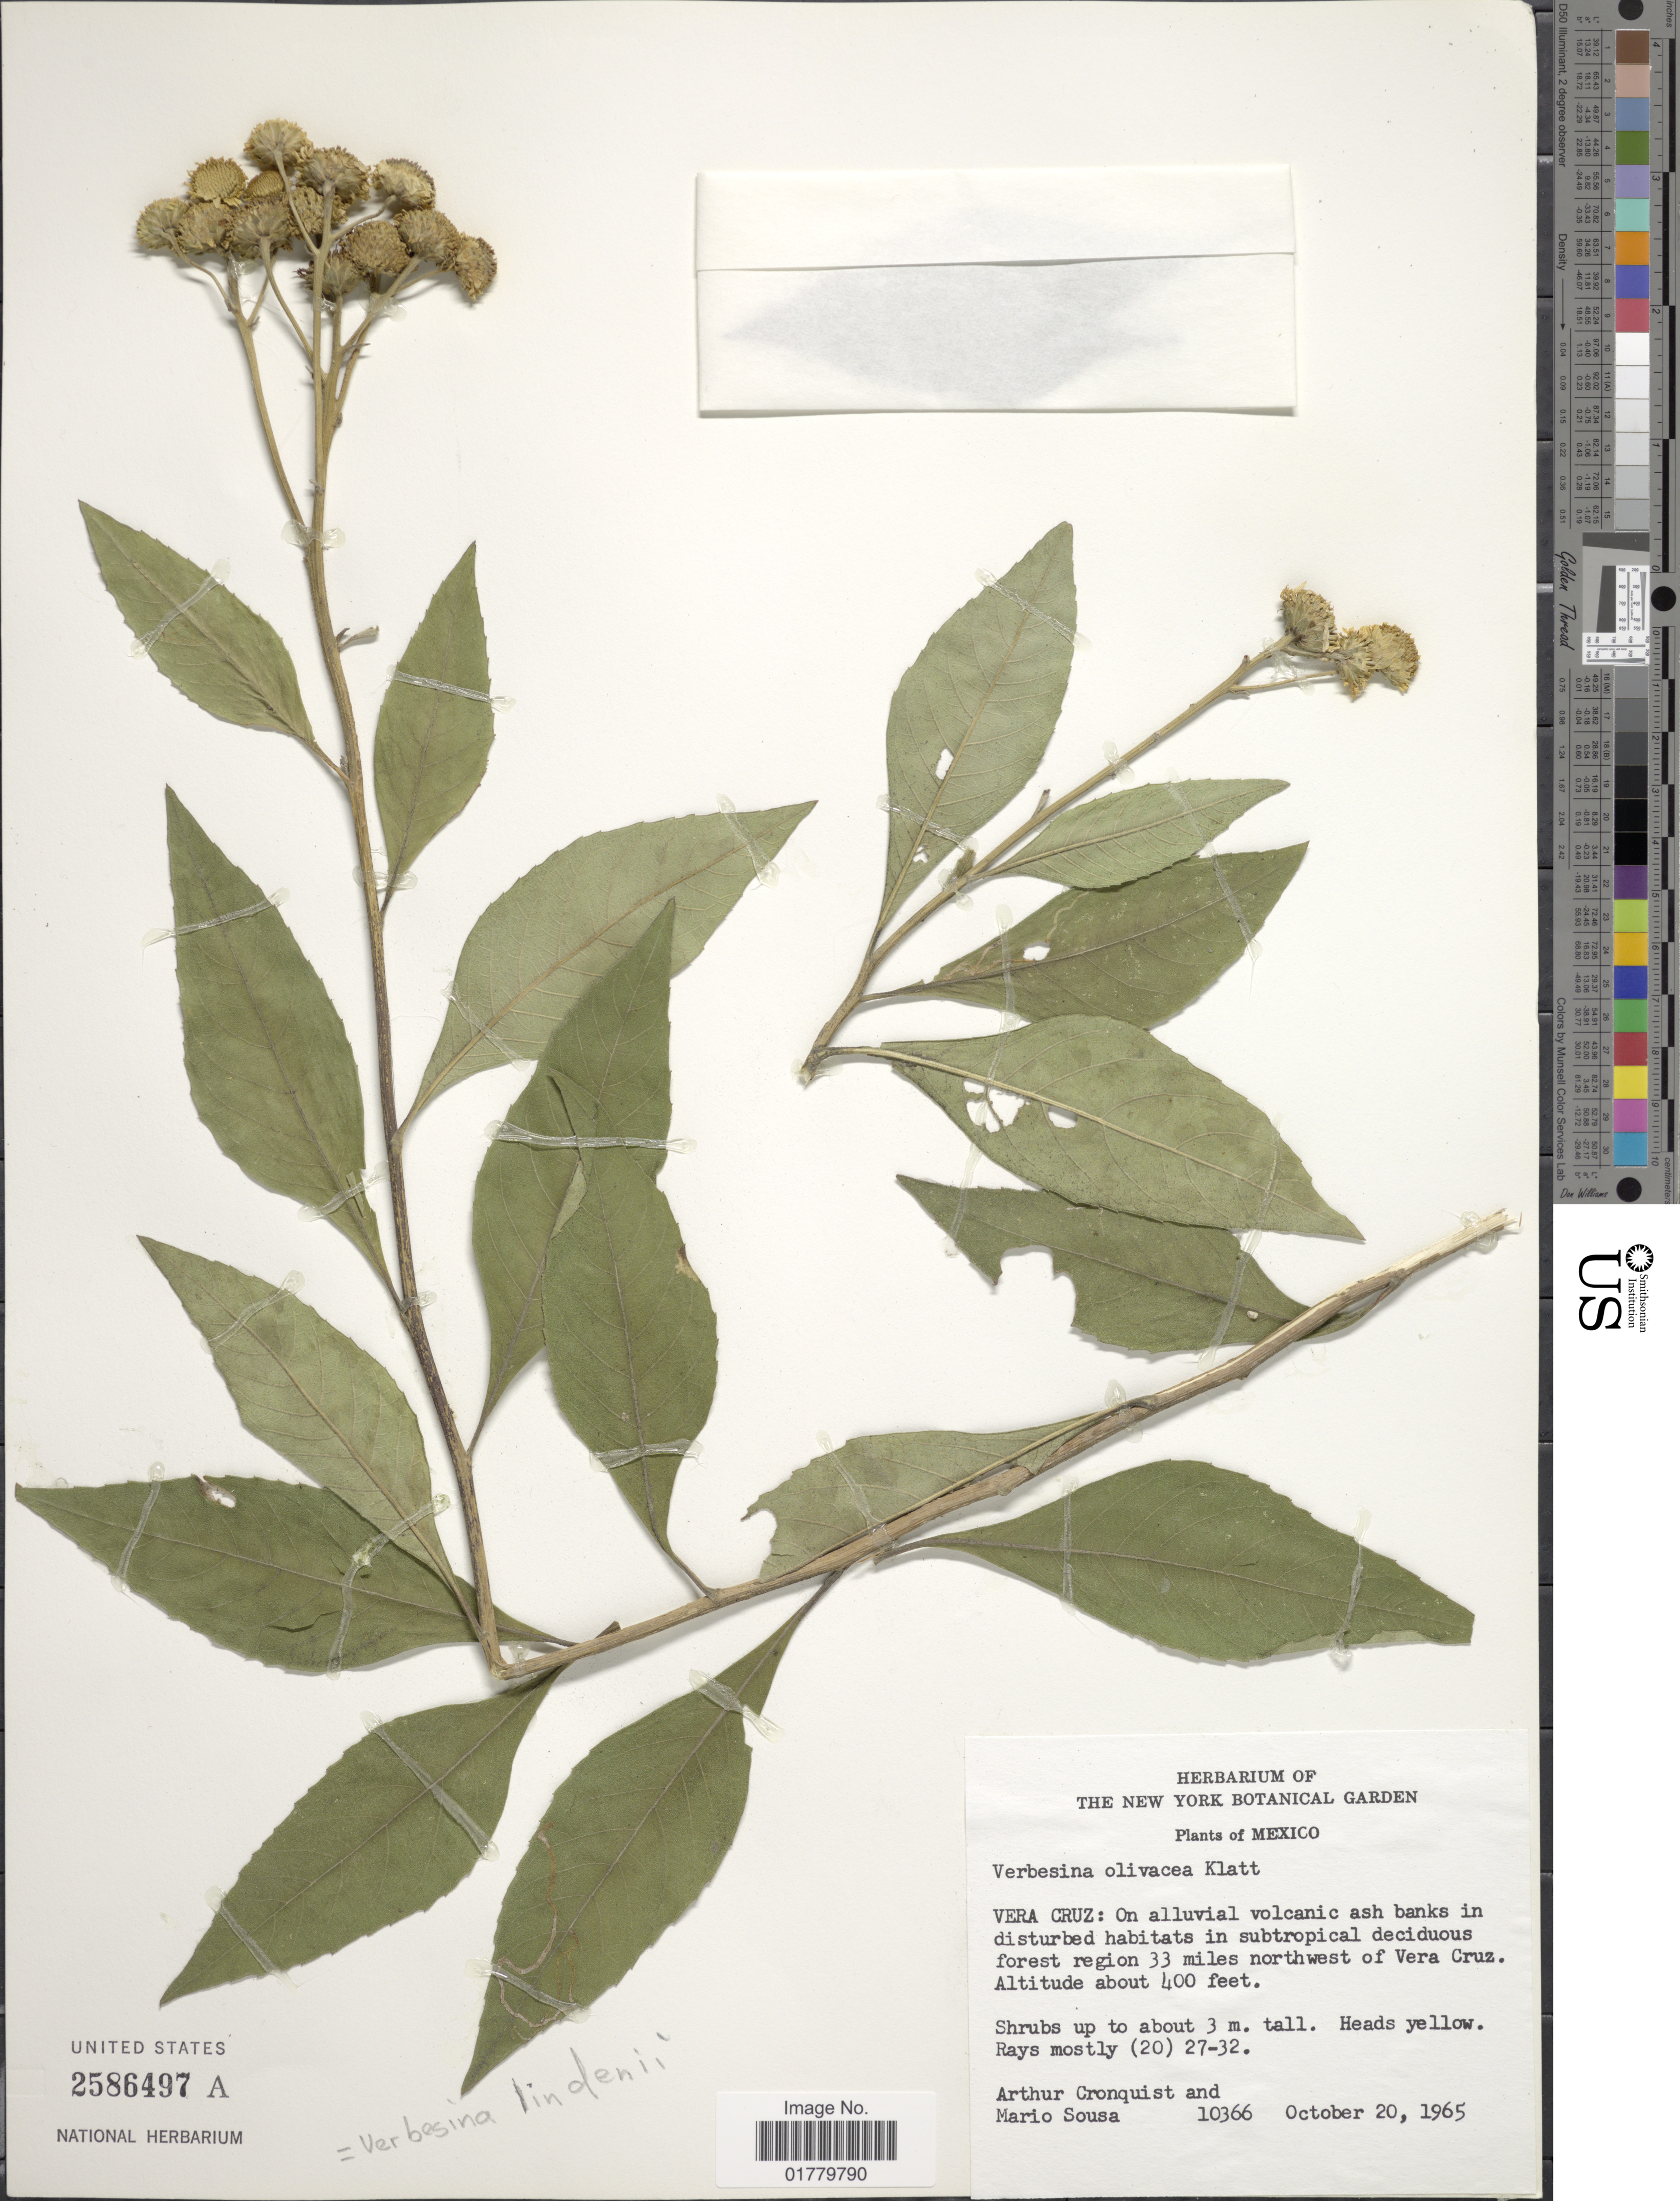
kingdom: Plantae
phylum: Tracheophyta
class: Magnoliopsida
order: Asterales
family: Asteraceae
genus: Verbesina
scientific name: Verbesina lindenii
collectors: A. J. Cronquist & M. Sousa S.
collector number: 10366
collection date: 1965-10-20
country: Mexico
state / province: Veracruz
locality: Vera Cruz: On alluvial volcanic ash banks in disturbed habitats in subtropical deciduous forest region 33 miles northwest of Vera Cruz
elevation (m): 122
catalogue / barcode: US 2586497A